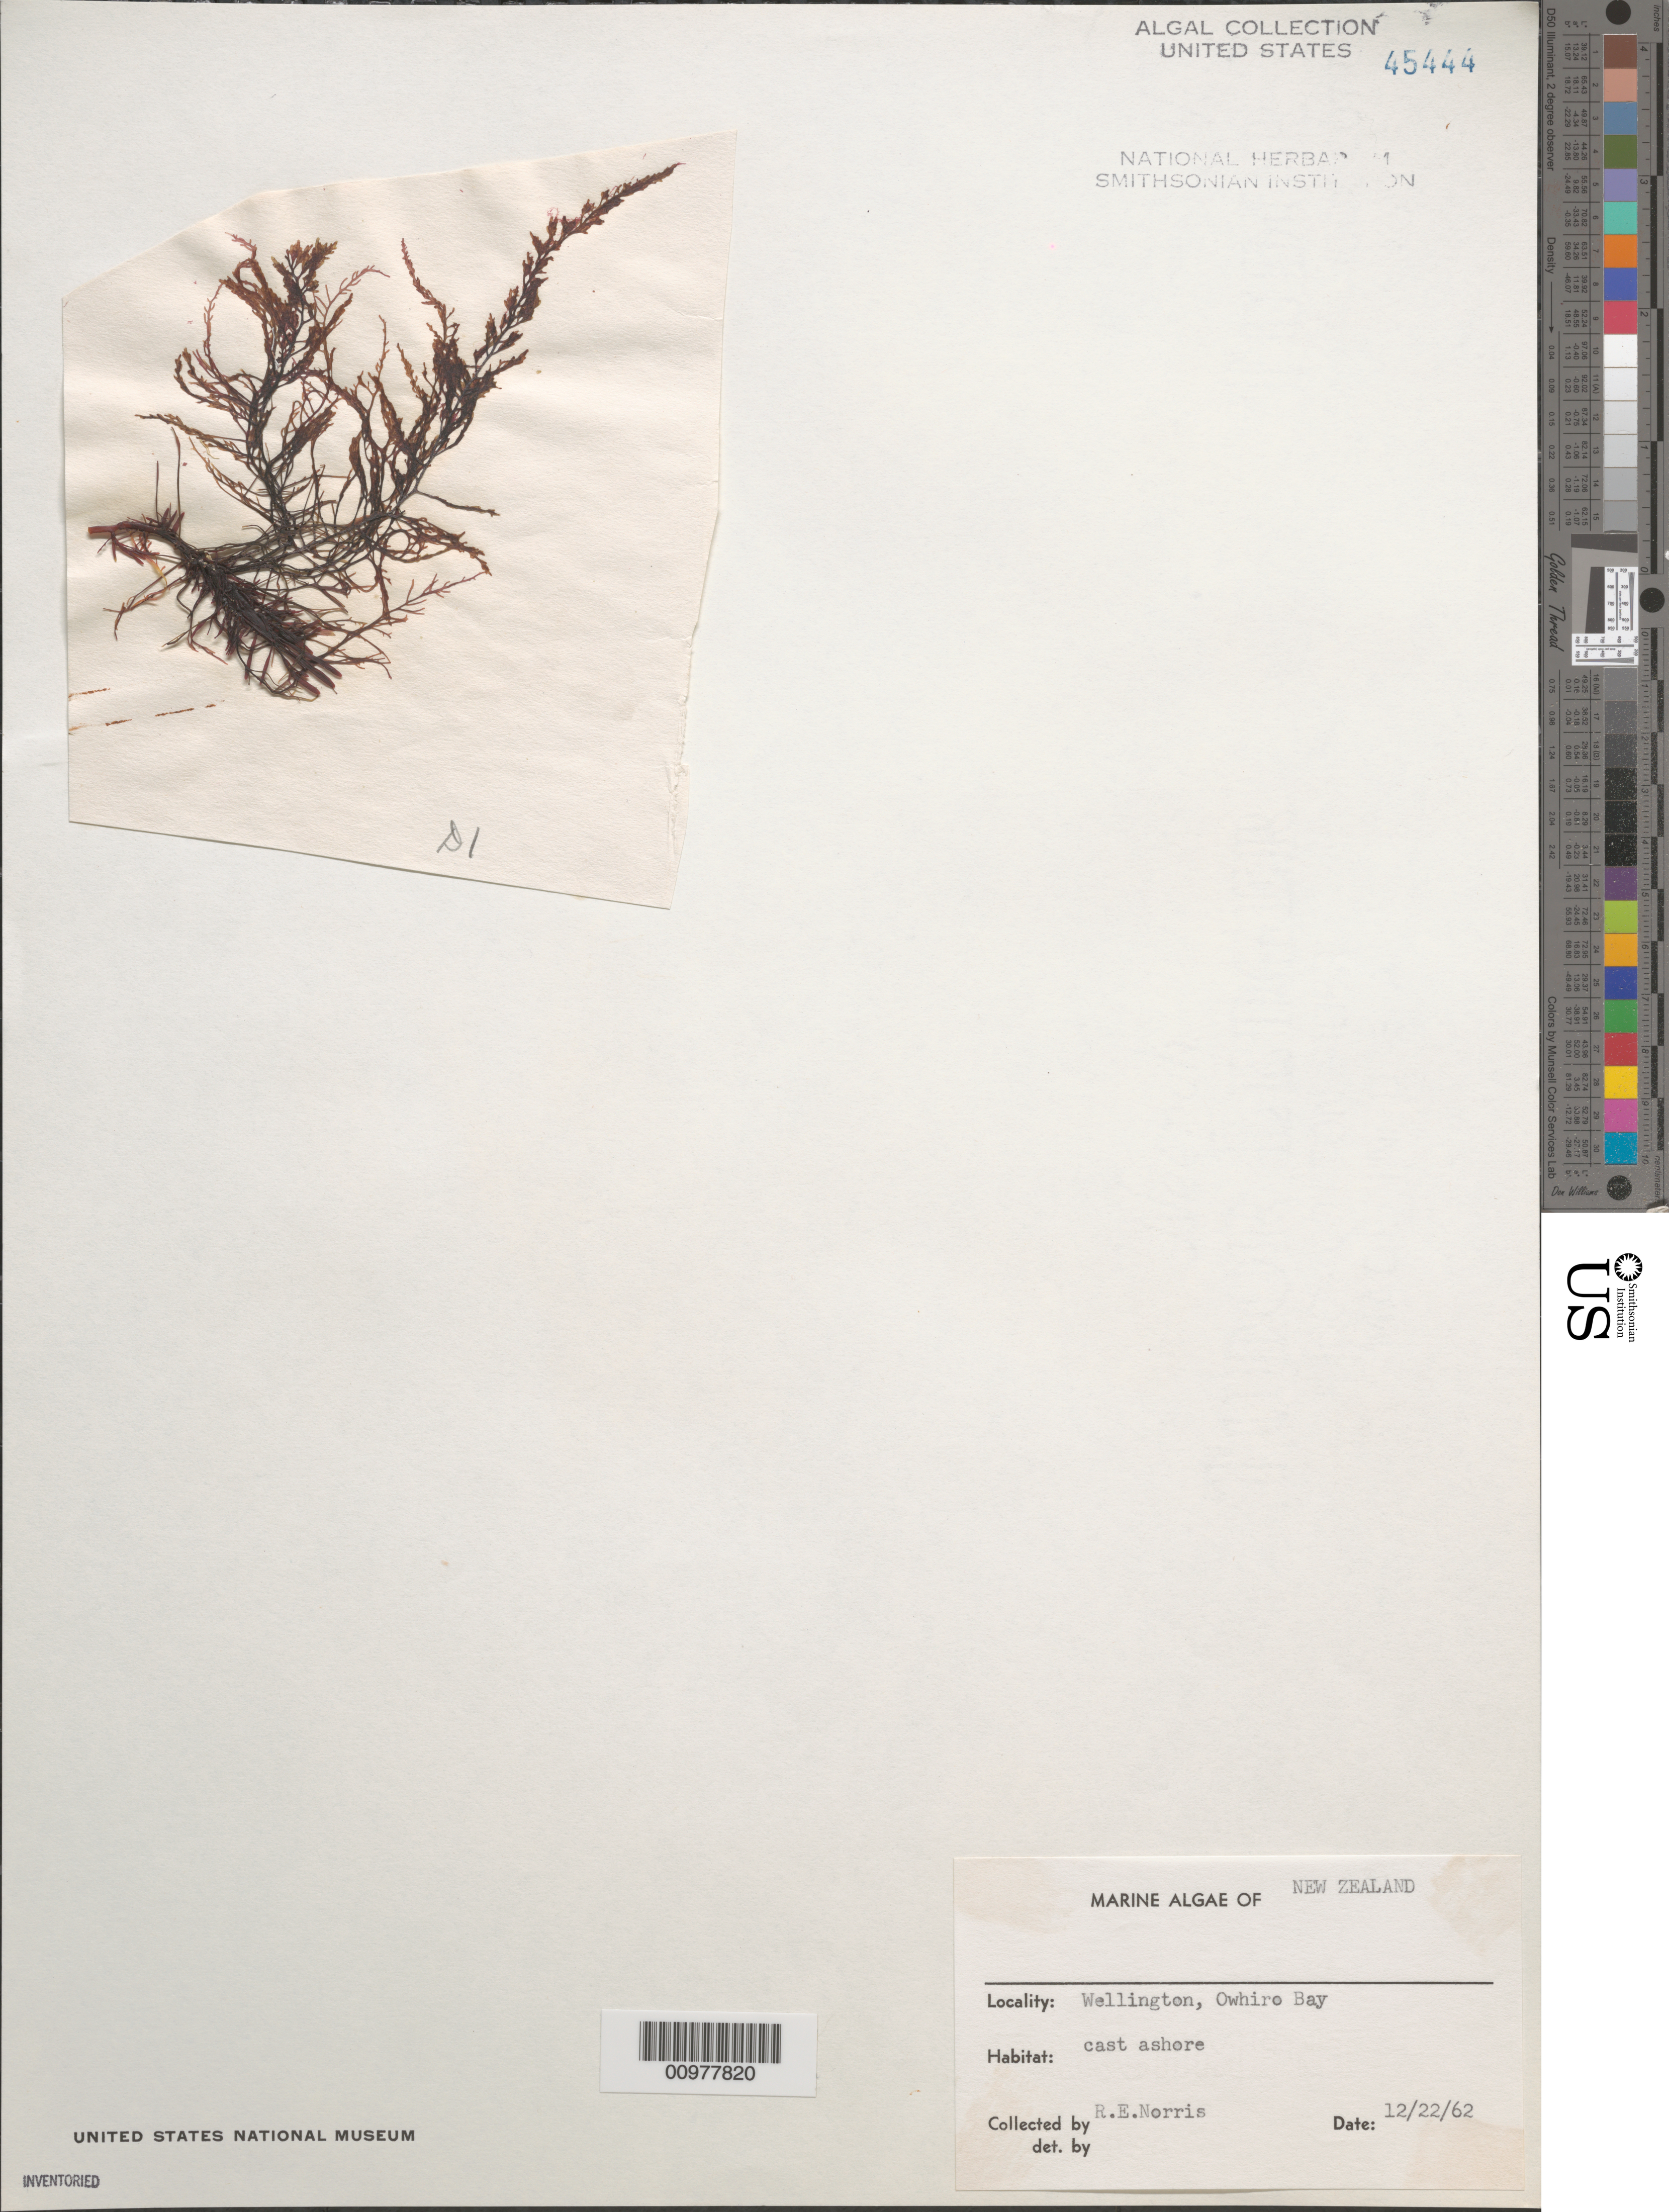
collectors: R. E. Norris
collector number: D-1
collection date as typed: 22 Dec 1962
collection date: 1962-12-22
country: New Zealand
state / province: Wellington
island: North Island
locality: Wellington, Owhiro Bay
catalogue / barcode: US 45444